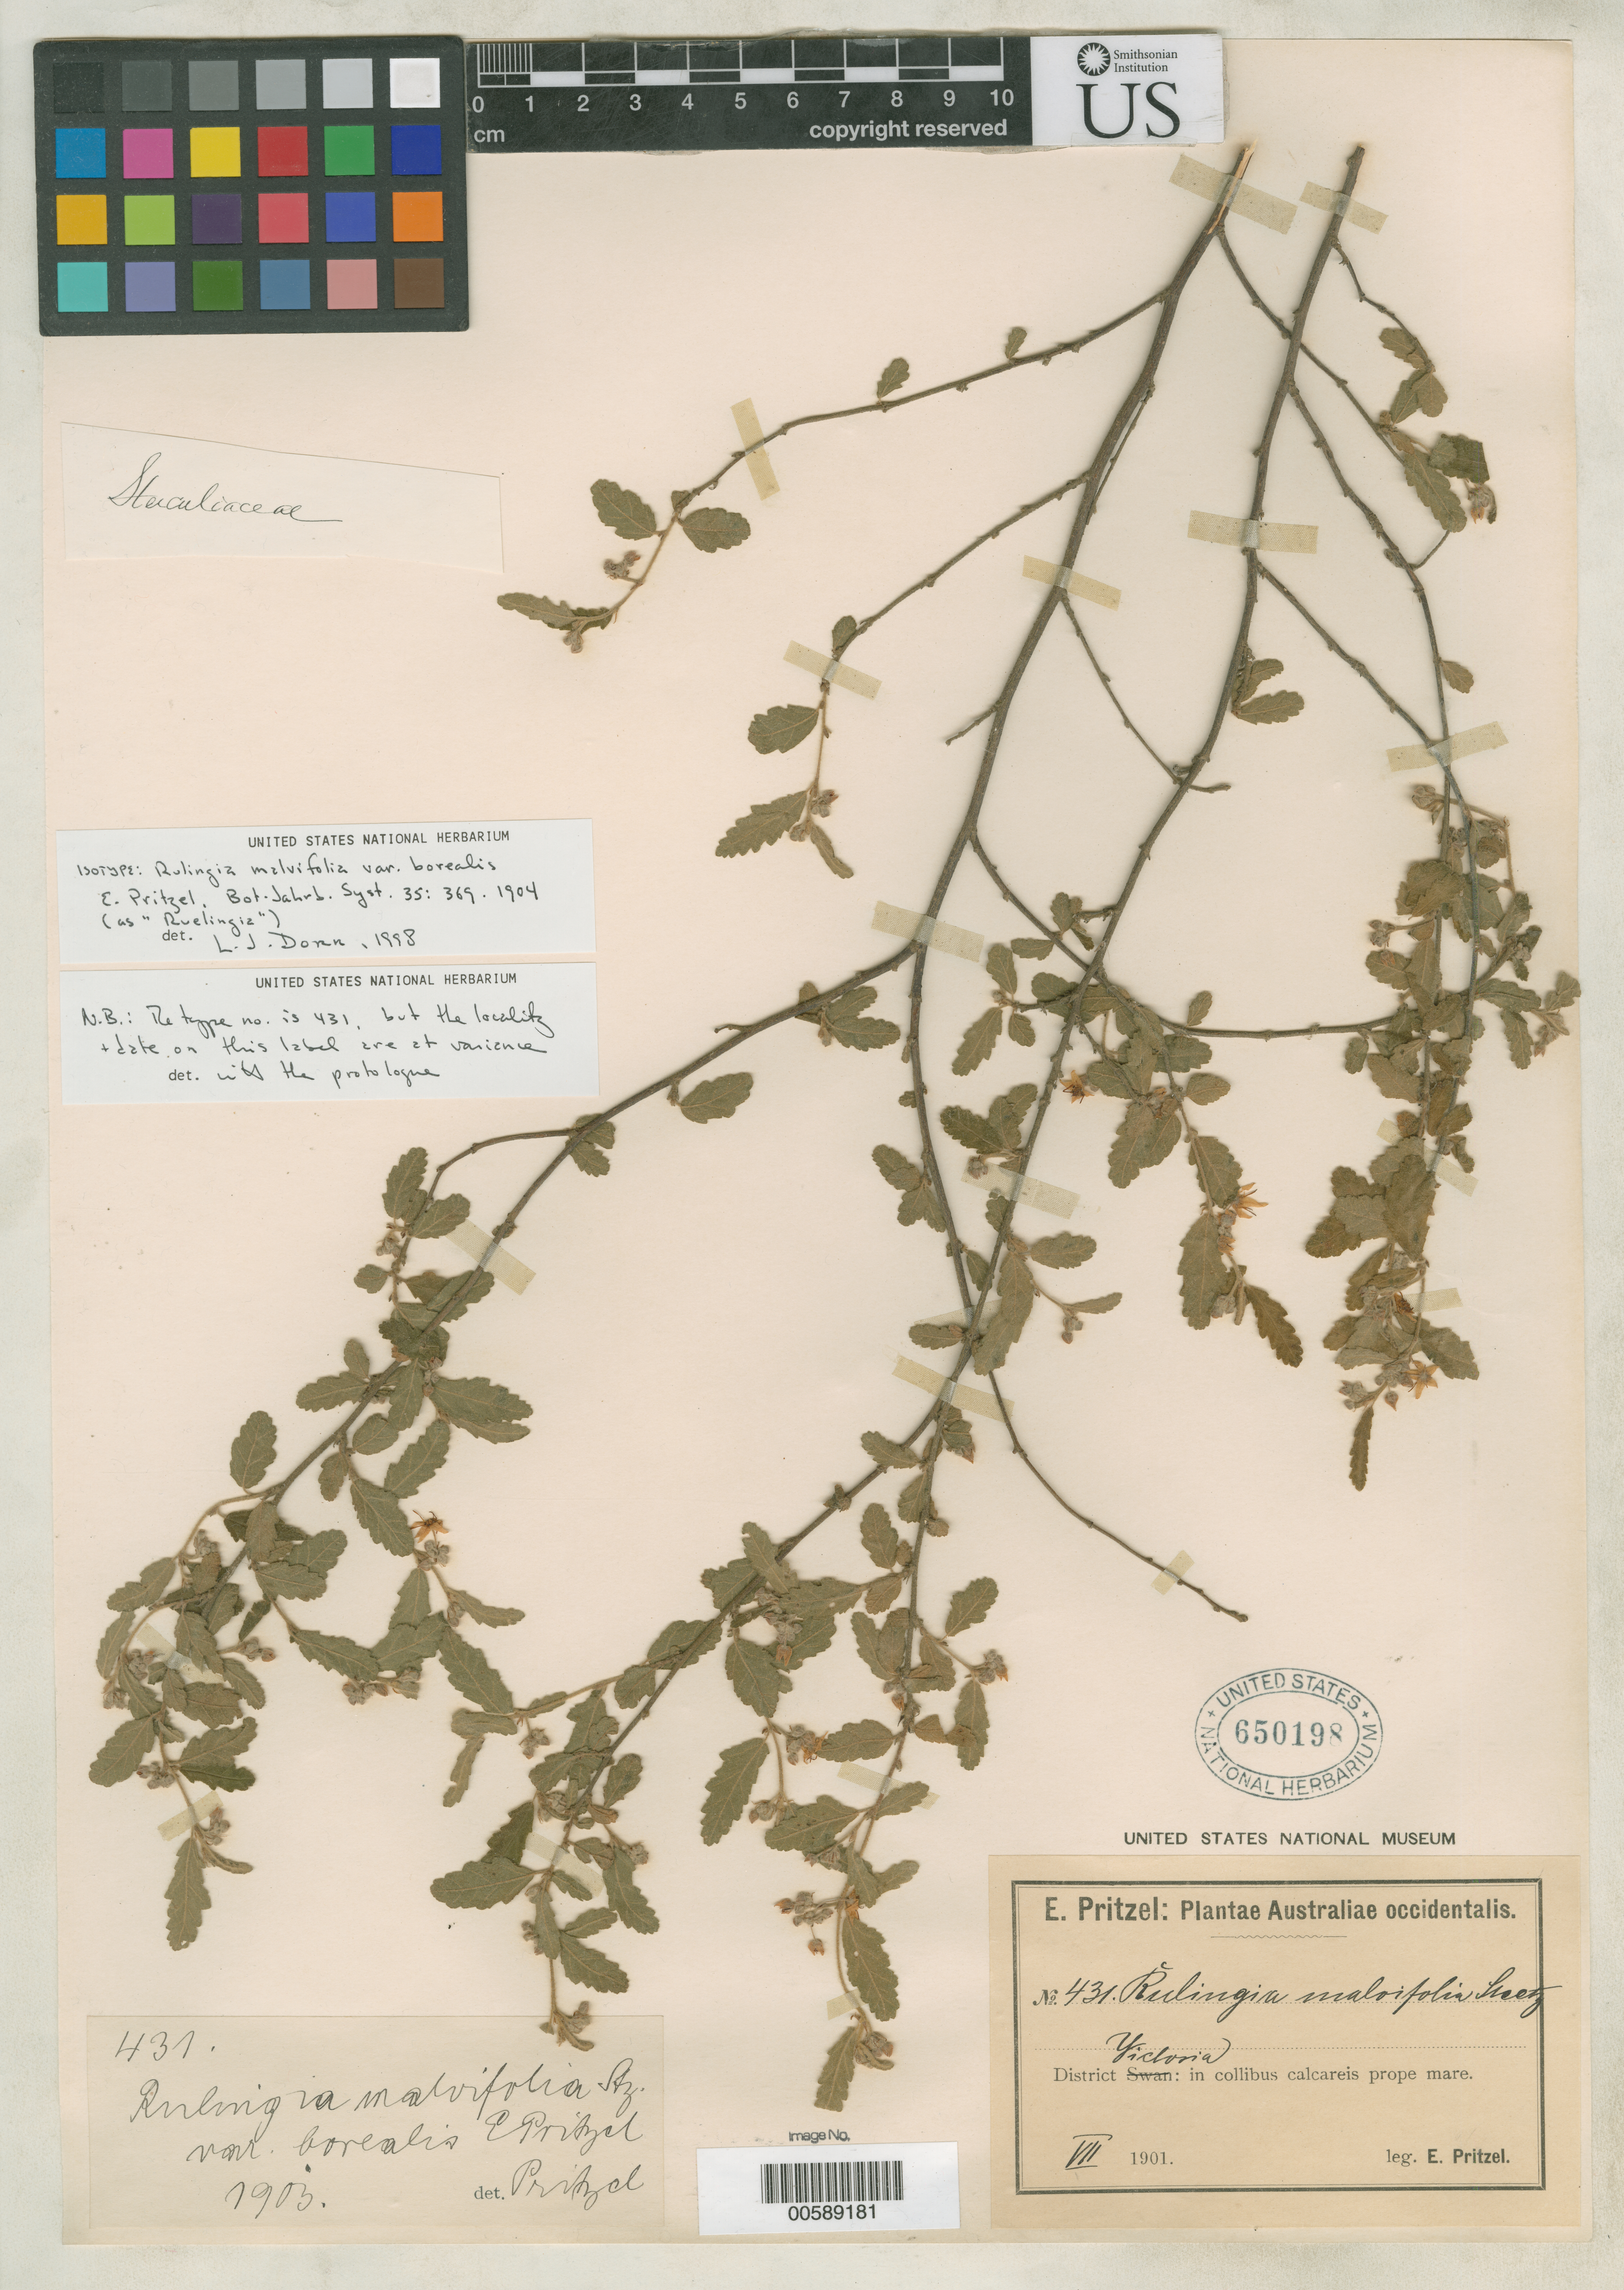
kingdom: Plantae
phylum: Tracheophyta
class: Magnoliopsida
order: Malvales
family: Malvaceae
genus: Rulingia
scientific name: Rulingia malvifolia var. borealis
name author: E. Pritz.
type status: Isotype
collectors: E. G. Pritzel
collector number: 431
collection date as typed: Jul 1901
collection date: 1901-07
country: Australia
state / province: Victoria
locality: District Victoria in collibus calcareis prope mare.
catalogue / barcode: US 650198